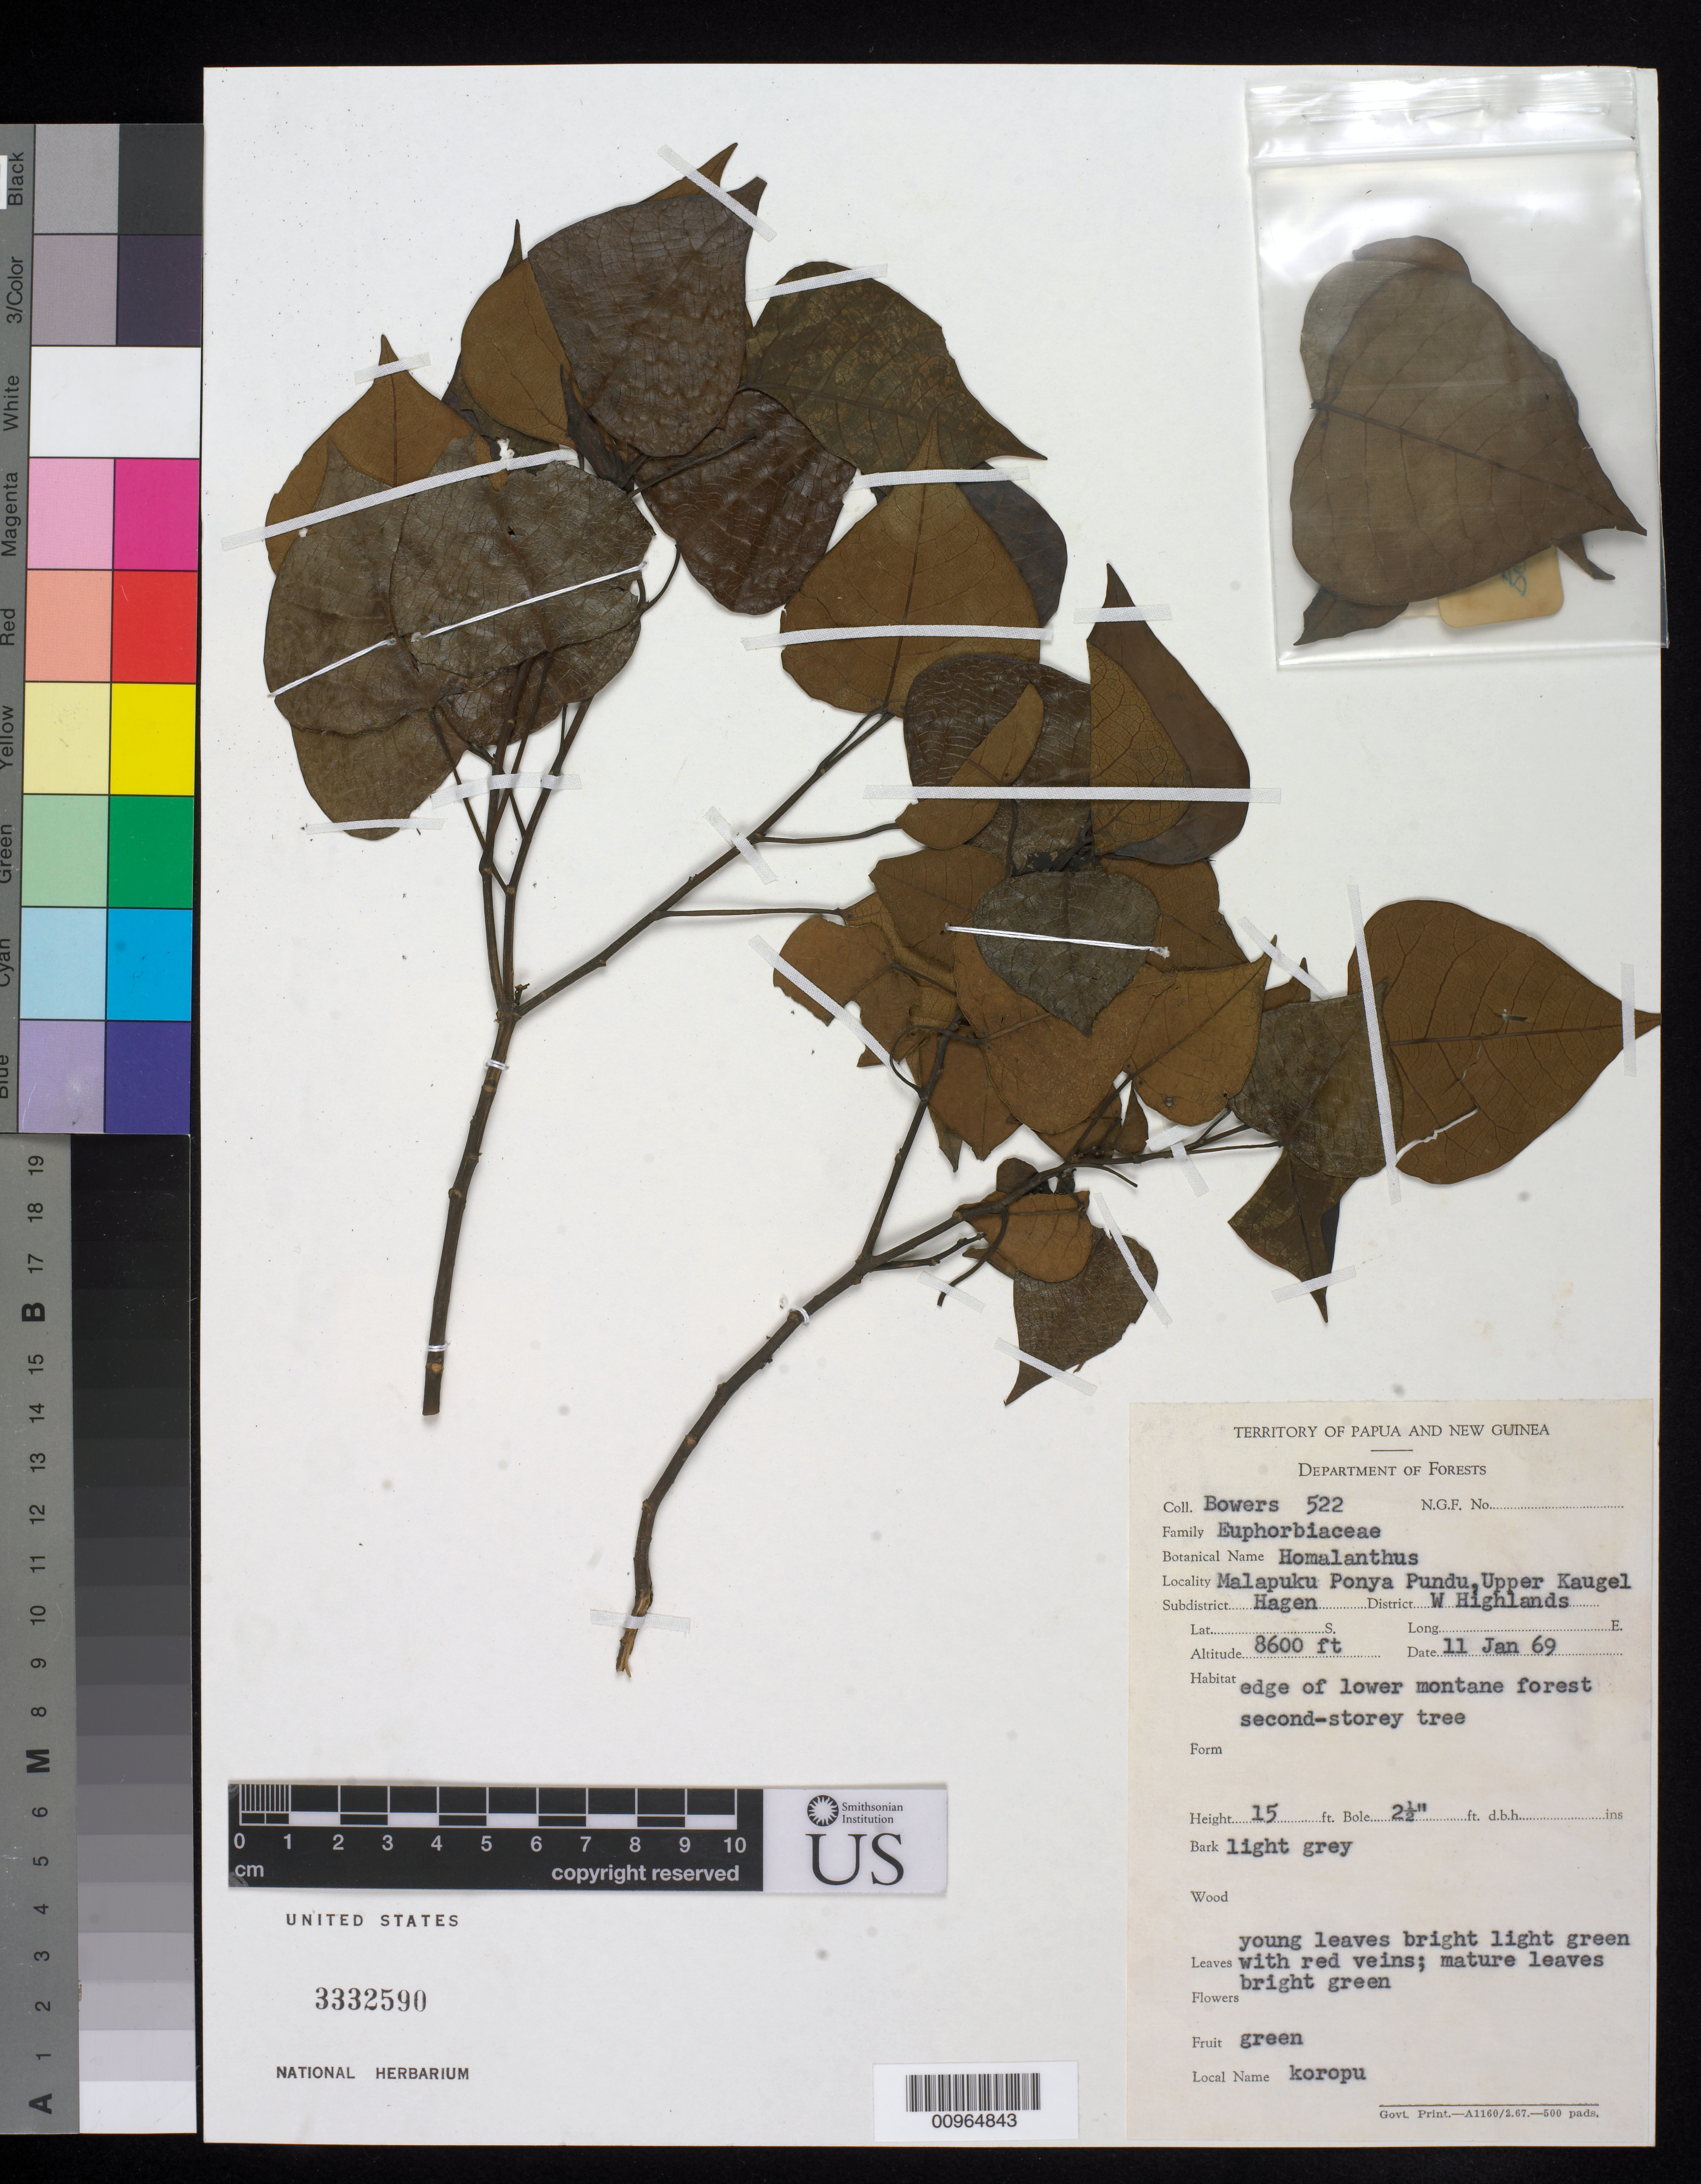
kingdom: Plantae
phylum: Tracheophyta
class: Magnoliopsida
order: Malpighiales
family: Euphorbiaceae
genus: Homalanthus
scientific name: Homalanthus sp.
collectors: N. Bowers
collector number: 522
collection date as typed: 11 Jan 1969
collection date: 1969-01-11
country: Papua New Guinea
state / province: Western Highlands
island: New Guinea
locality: Malapuku Ponya Pundu, Upper Kaugel. Subdistrict Hagen. District W Highlands. Edge of lower montane forest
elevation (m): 2621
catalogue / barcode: US 3332590